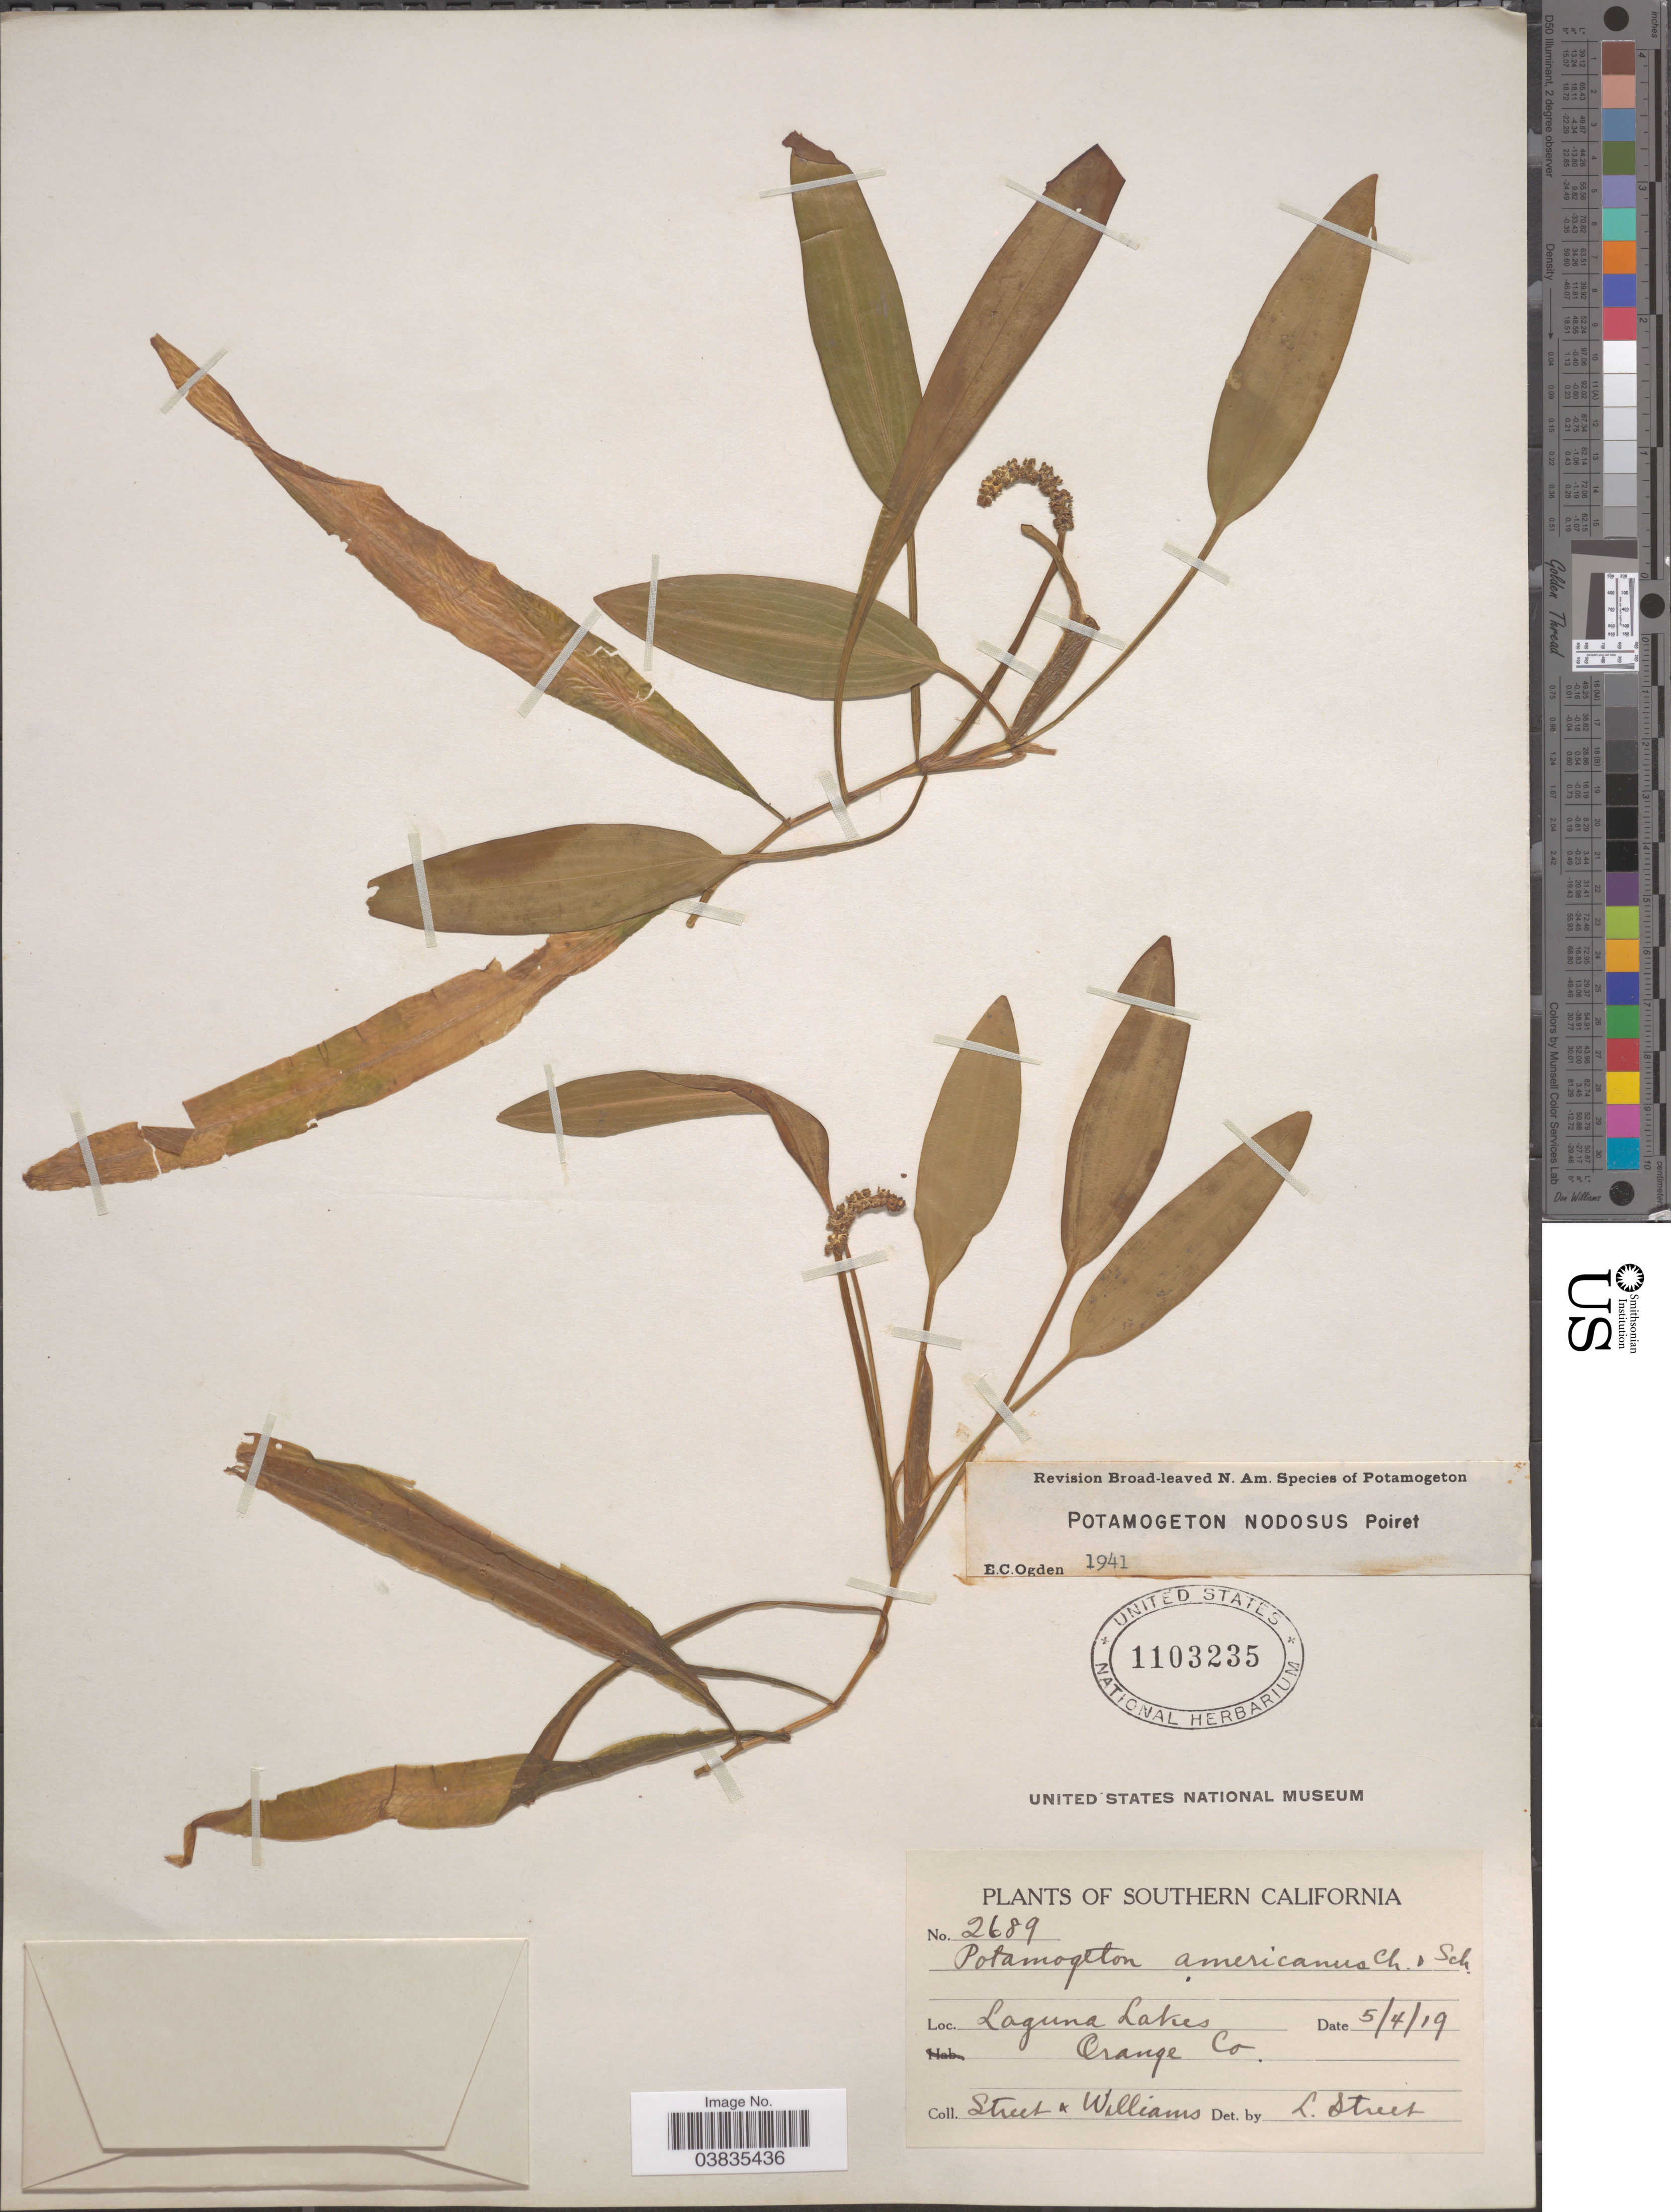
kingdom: Plantae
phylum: Tracheophyta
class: Liliopsida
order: Alismatales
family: Potamogetonaceae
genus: Potamogeton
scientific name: Potamogeton nodosus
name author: Poir.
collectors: -. Street & -- Williams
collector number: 2689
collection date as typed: Transcribed d/m/y: 5/4/19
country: United States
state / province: California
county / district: Orange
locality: Southern California. Laguna Lakes. Orange Co.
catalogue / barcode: US 1103235